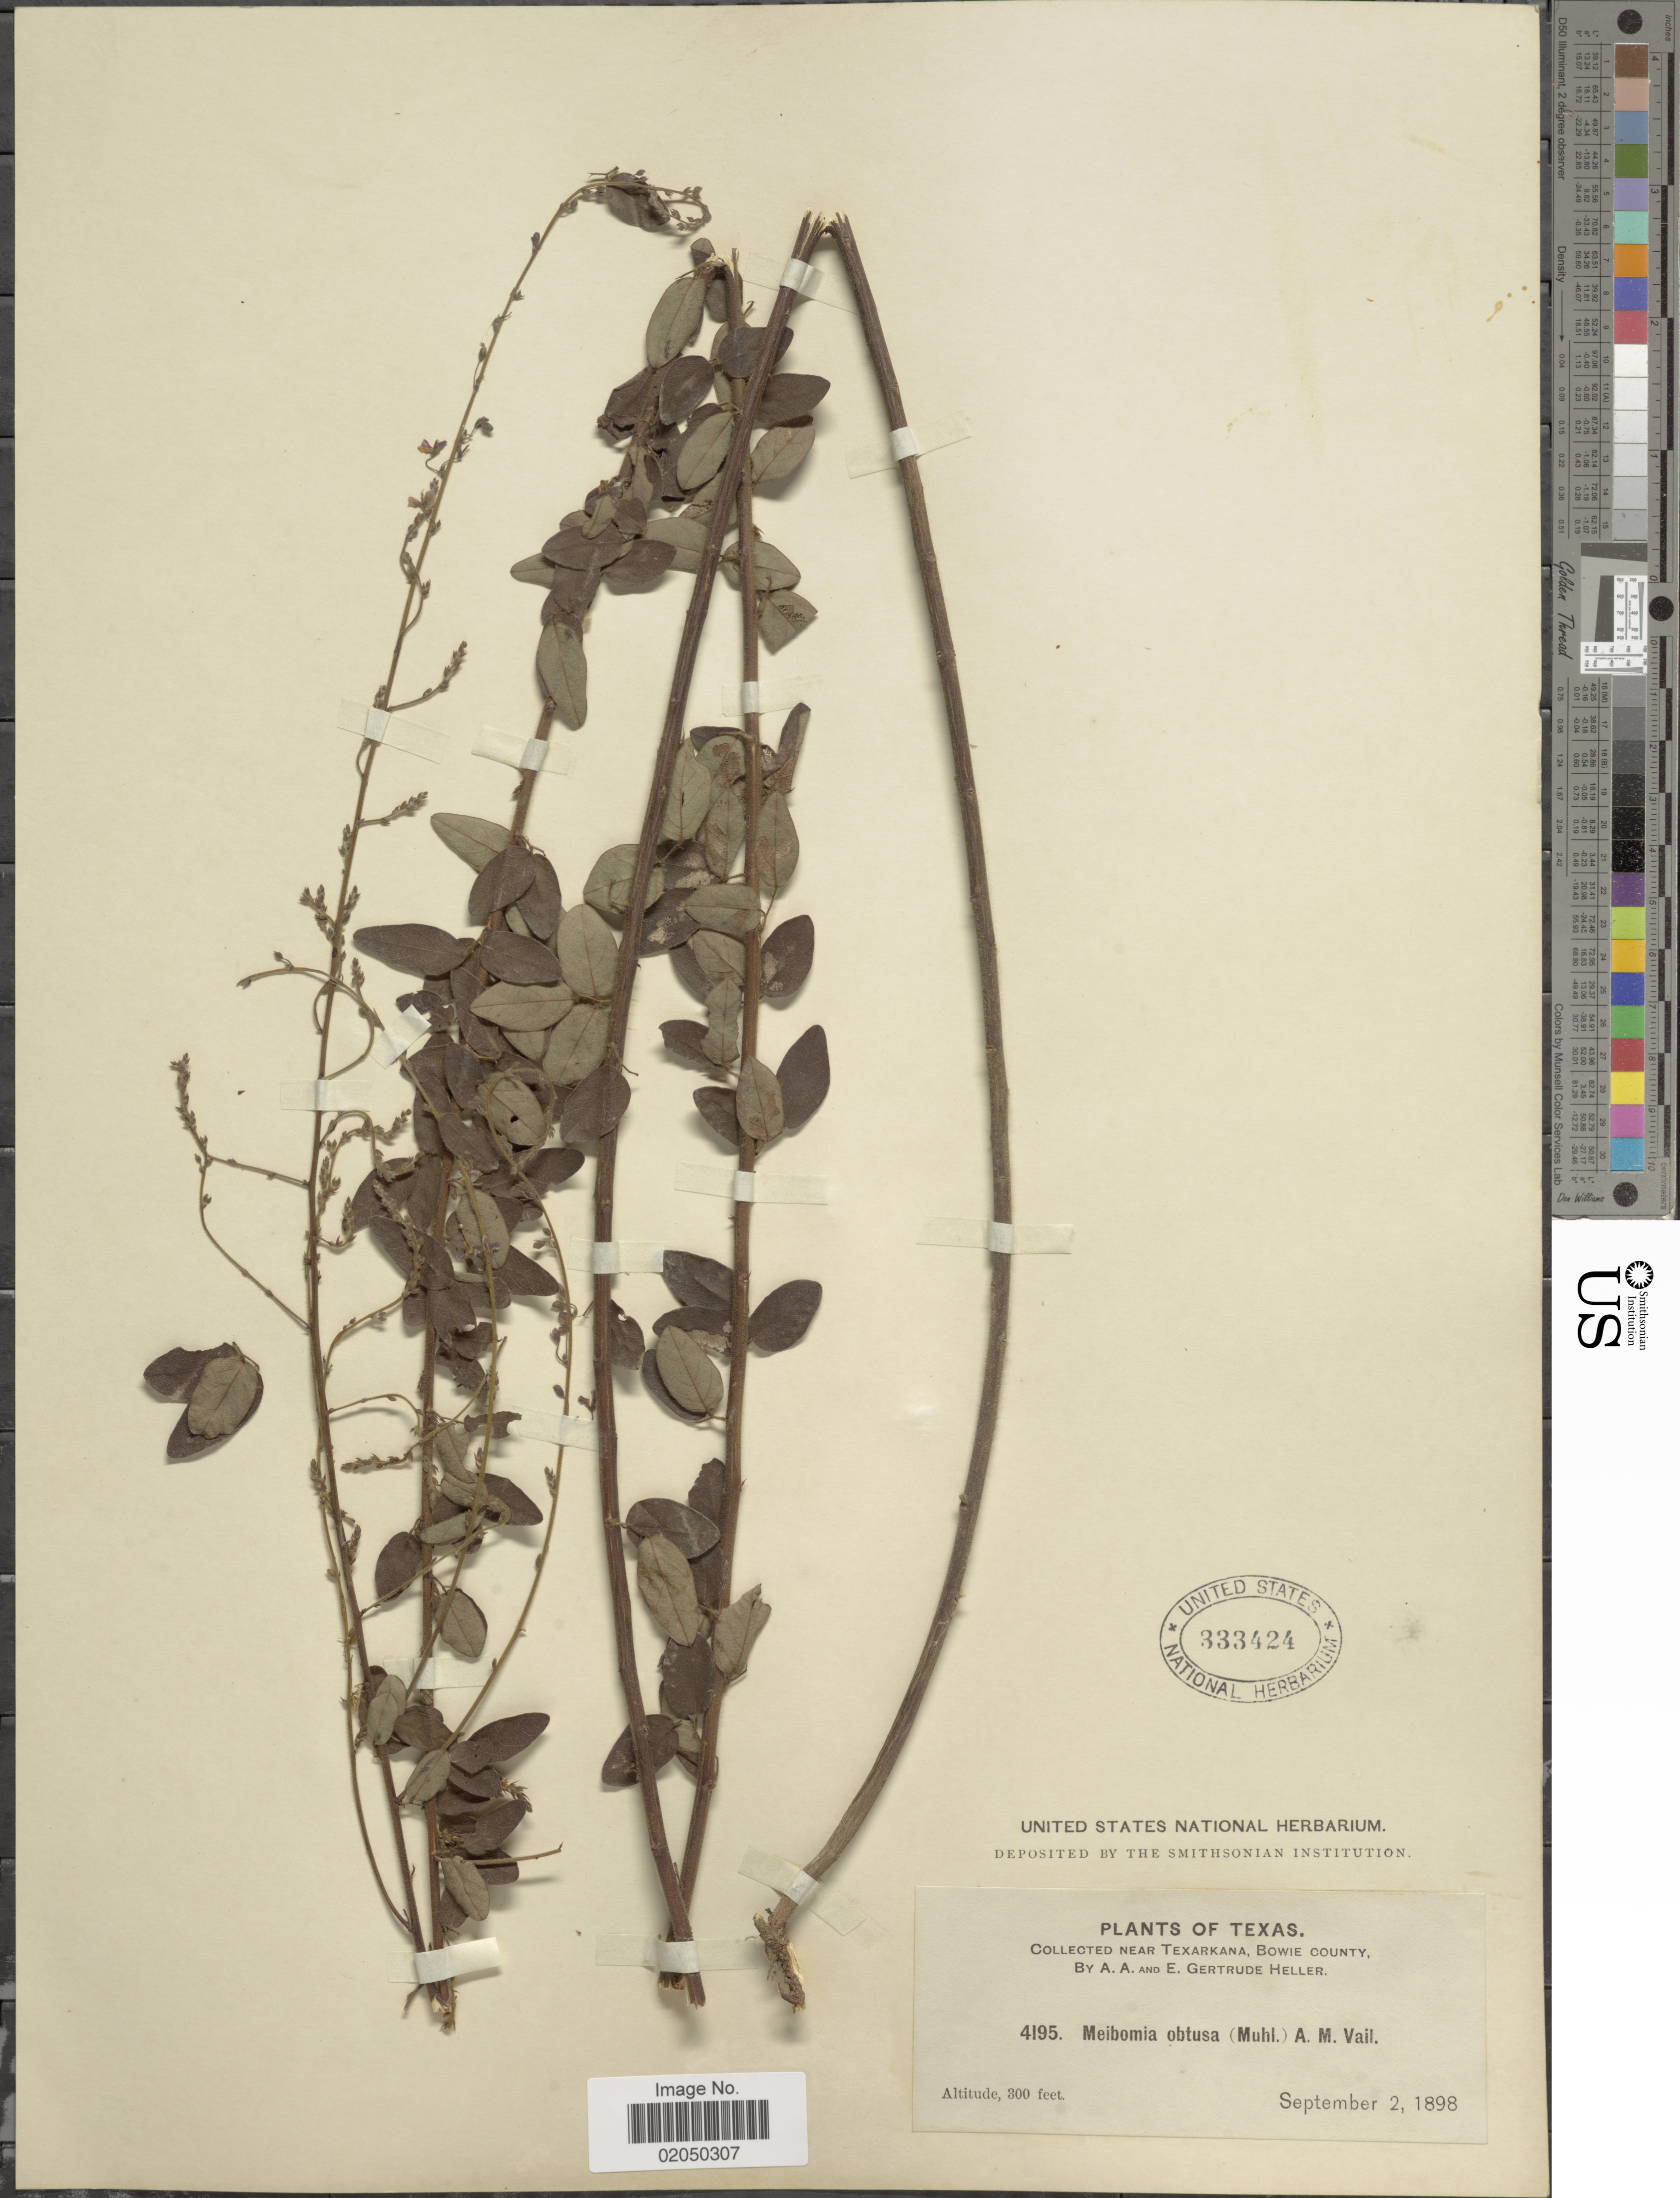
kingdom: Plantae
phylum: Tracheophyta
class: Magnoliopsida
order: Fabales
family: Fabaceae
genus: Desmodium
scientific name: Desmodium ciliare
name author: (Muhl. ex Willd.) DC.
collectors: A. A. Heller & E. G. Heller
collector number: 4195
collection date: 1898-09-02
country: United States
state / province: Texas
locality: Near Texarkana, Bowie County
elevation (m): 91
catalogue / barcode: US 333424